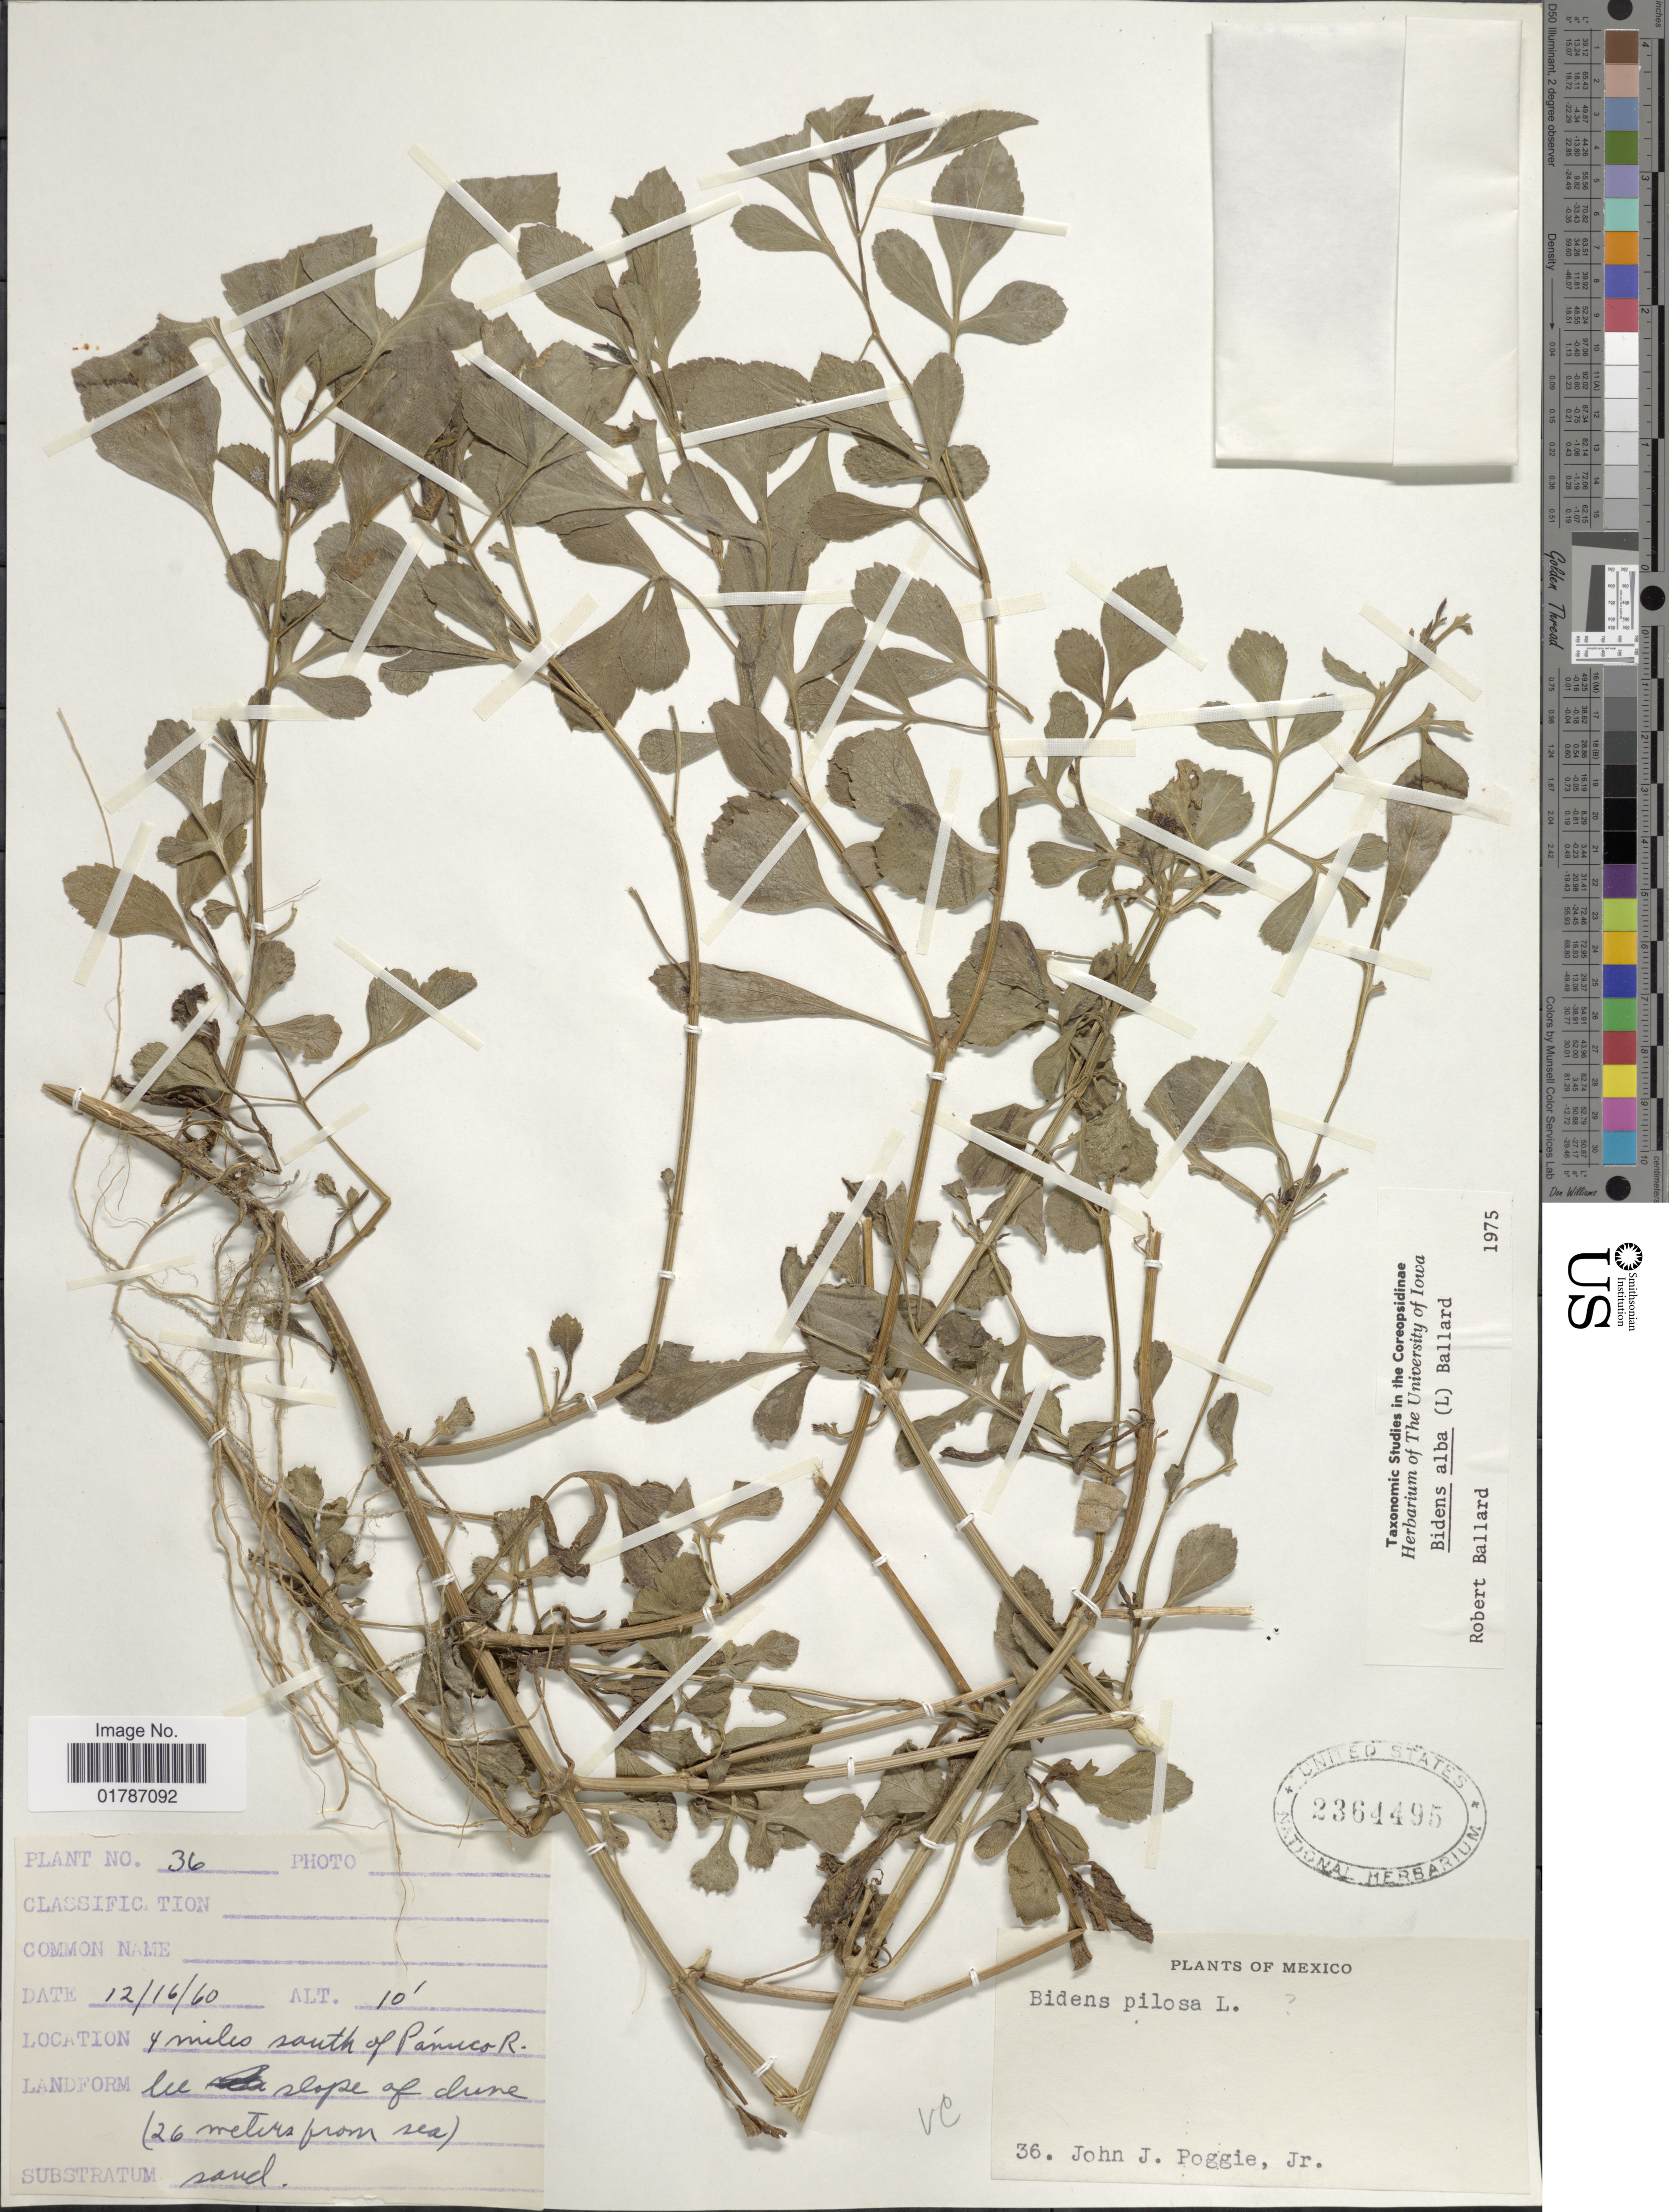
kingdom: Plantae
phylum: Tracheophyta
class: Magnoliopsida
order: Asterales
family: Asteraceae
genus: Bidens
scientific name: Bidens alba var. alba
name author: (L.) DC.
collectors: J. Poggie Jr.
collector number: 36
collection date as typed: Transcribed d/m/y: 16/12/60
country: Mexico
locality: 4 miles south of Panuco R.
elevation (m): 3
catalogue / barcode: US 2364495